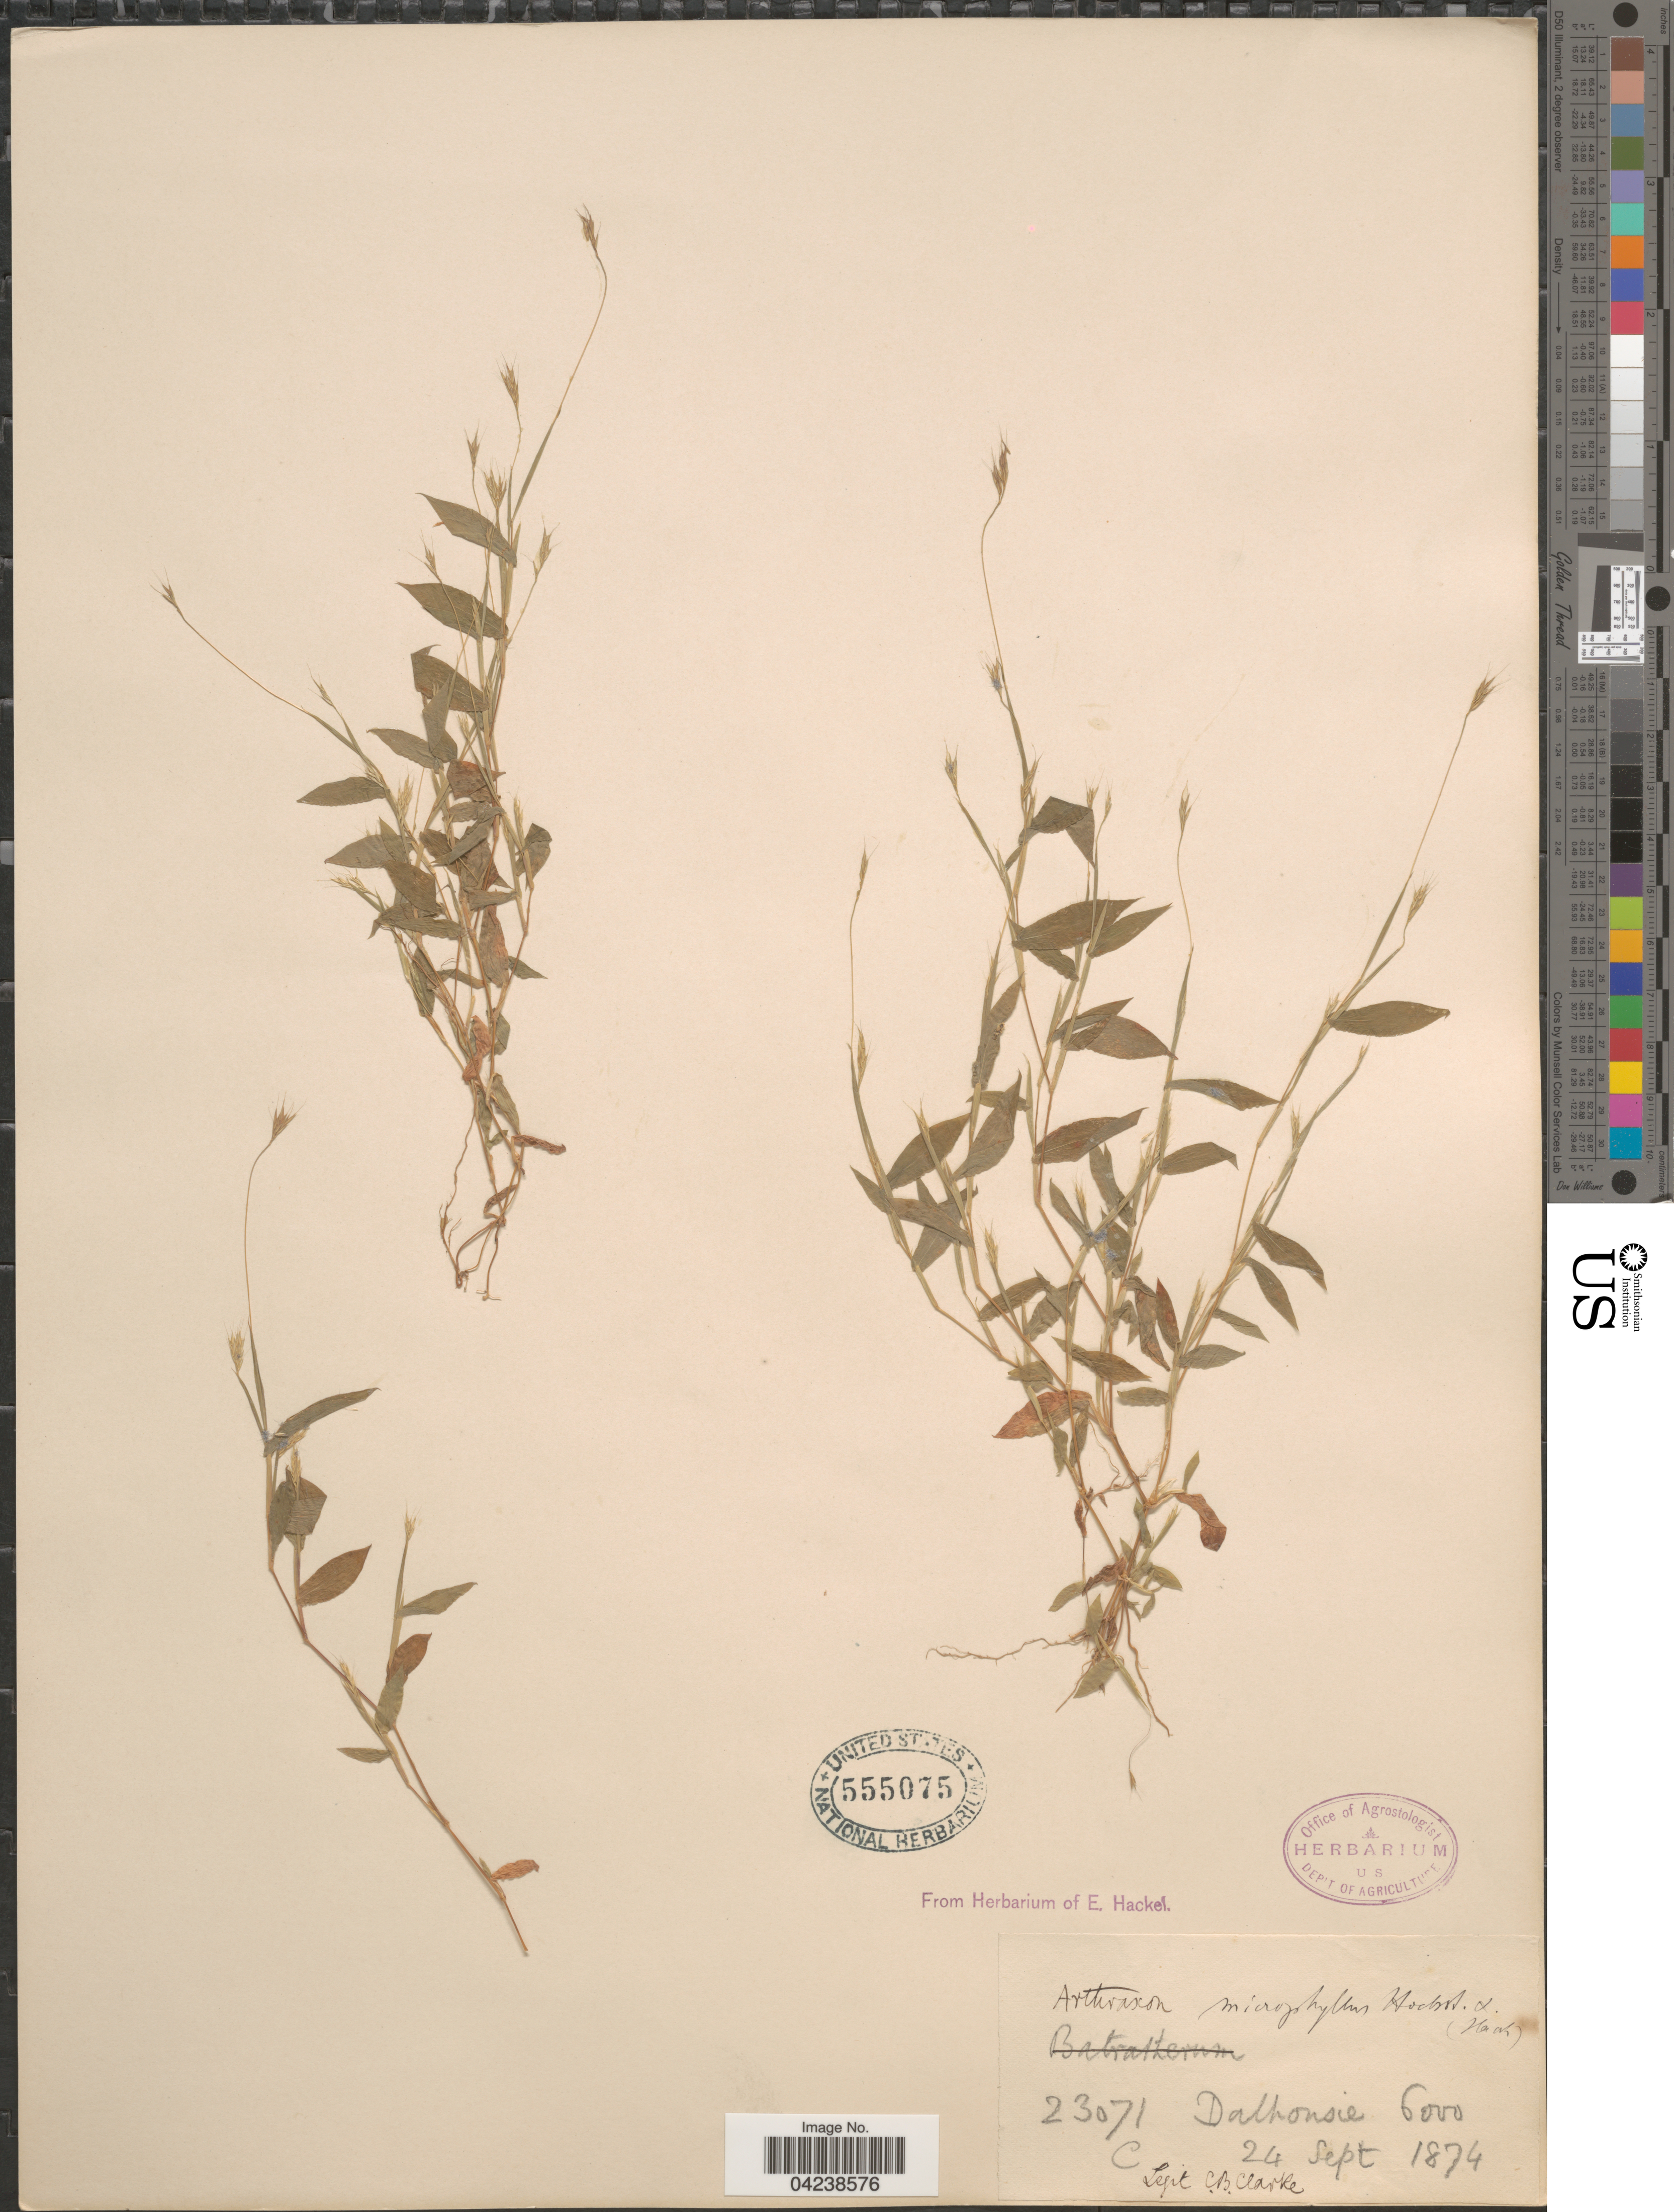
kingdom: Plantae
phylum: Tracheophyta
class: Liliopsida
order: Poales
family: Poaceae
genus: Arthraxon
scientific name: Arthraxon lancifolius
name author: (Trin.) Hochst.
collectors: C. B. Clarke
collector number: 23071C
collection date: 1874-09-24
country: India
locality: Dalhousie.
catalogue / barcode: US 555075